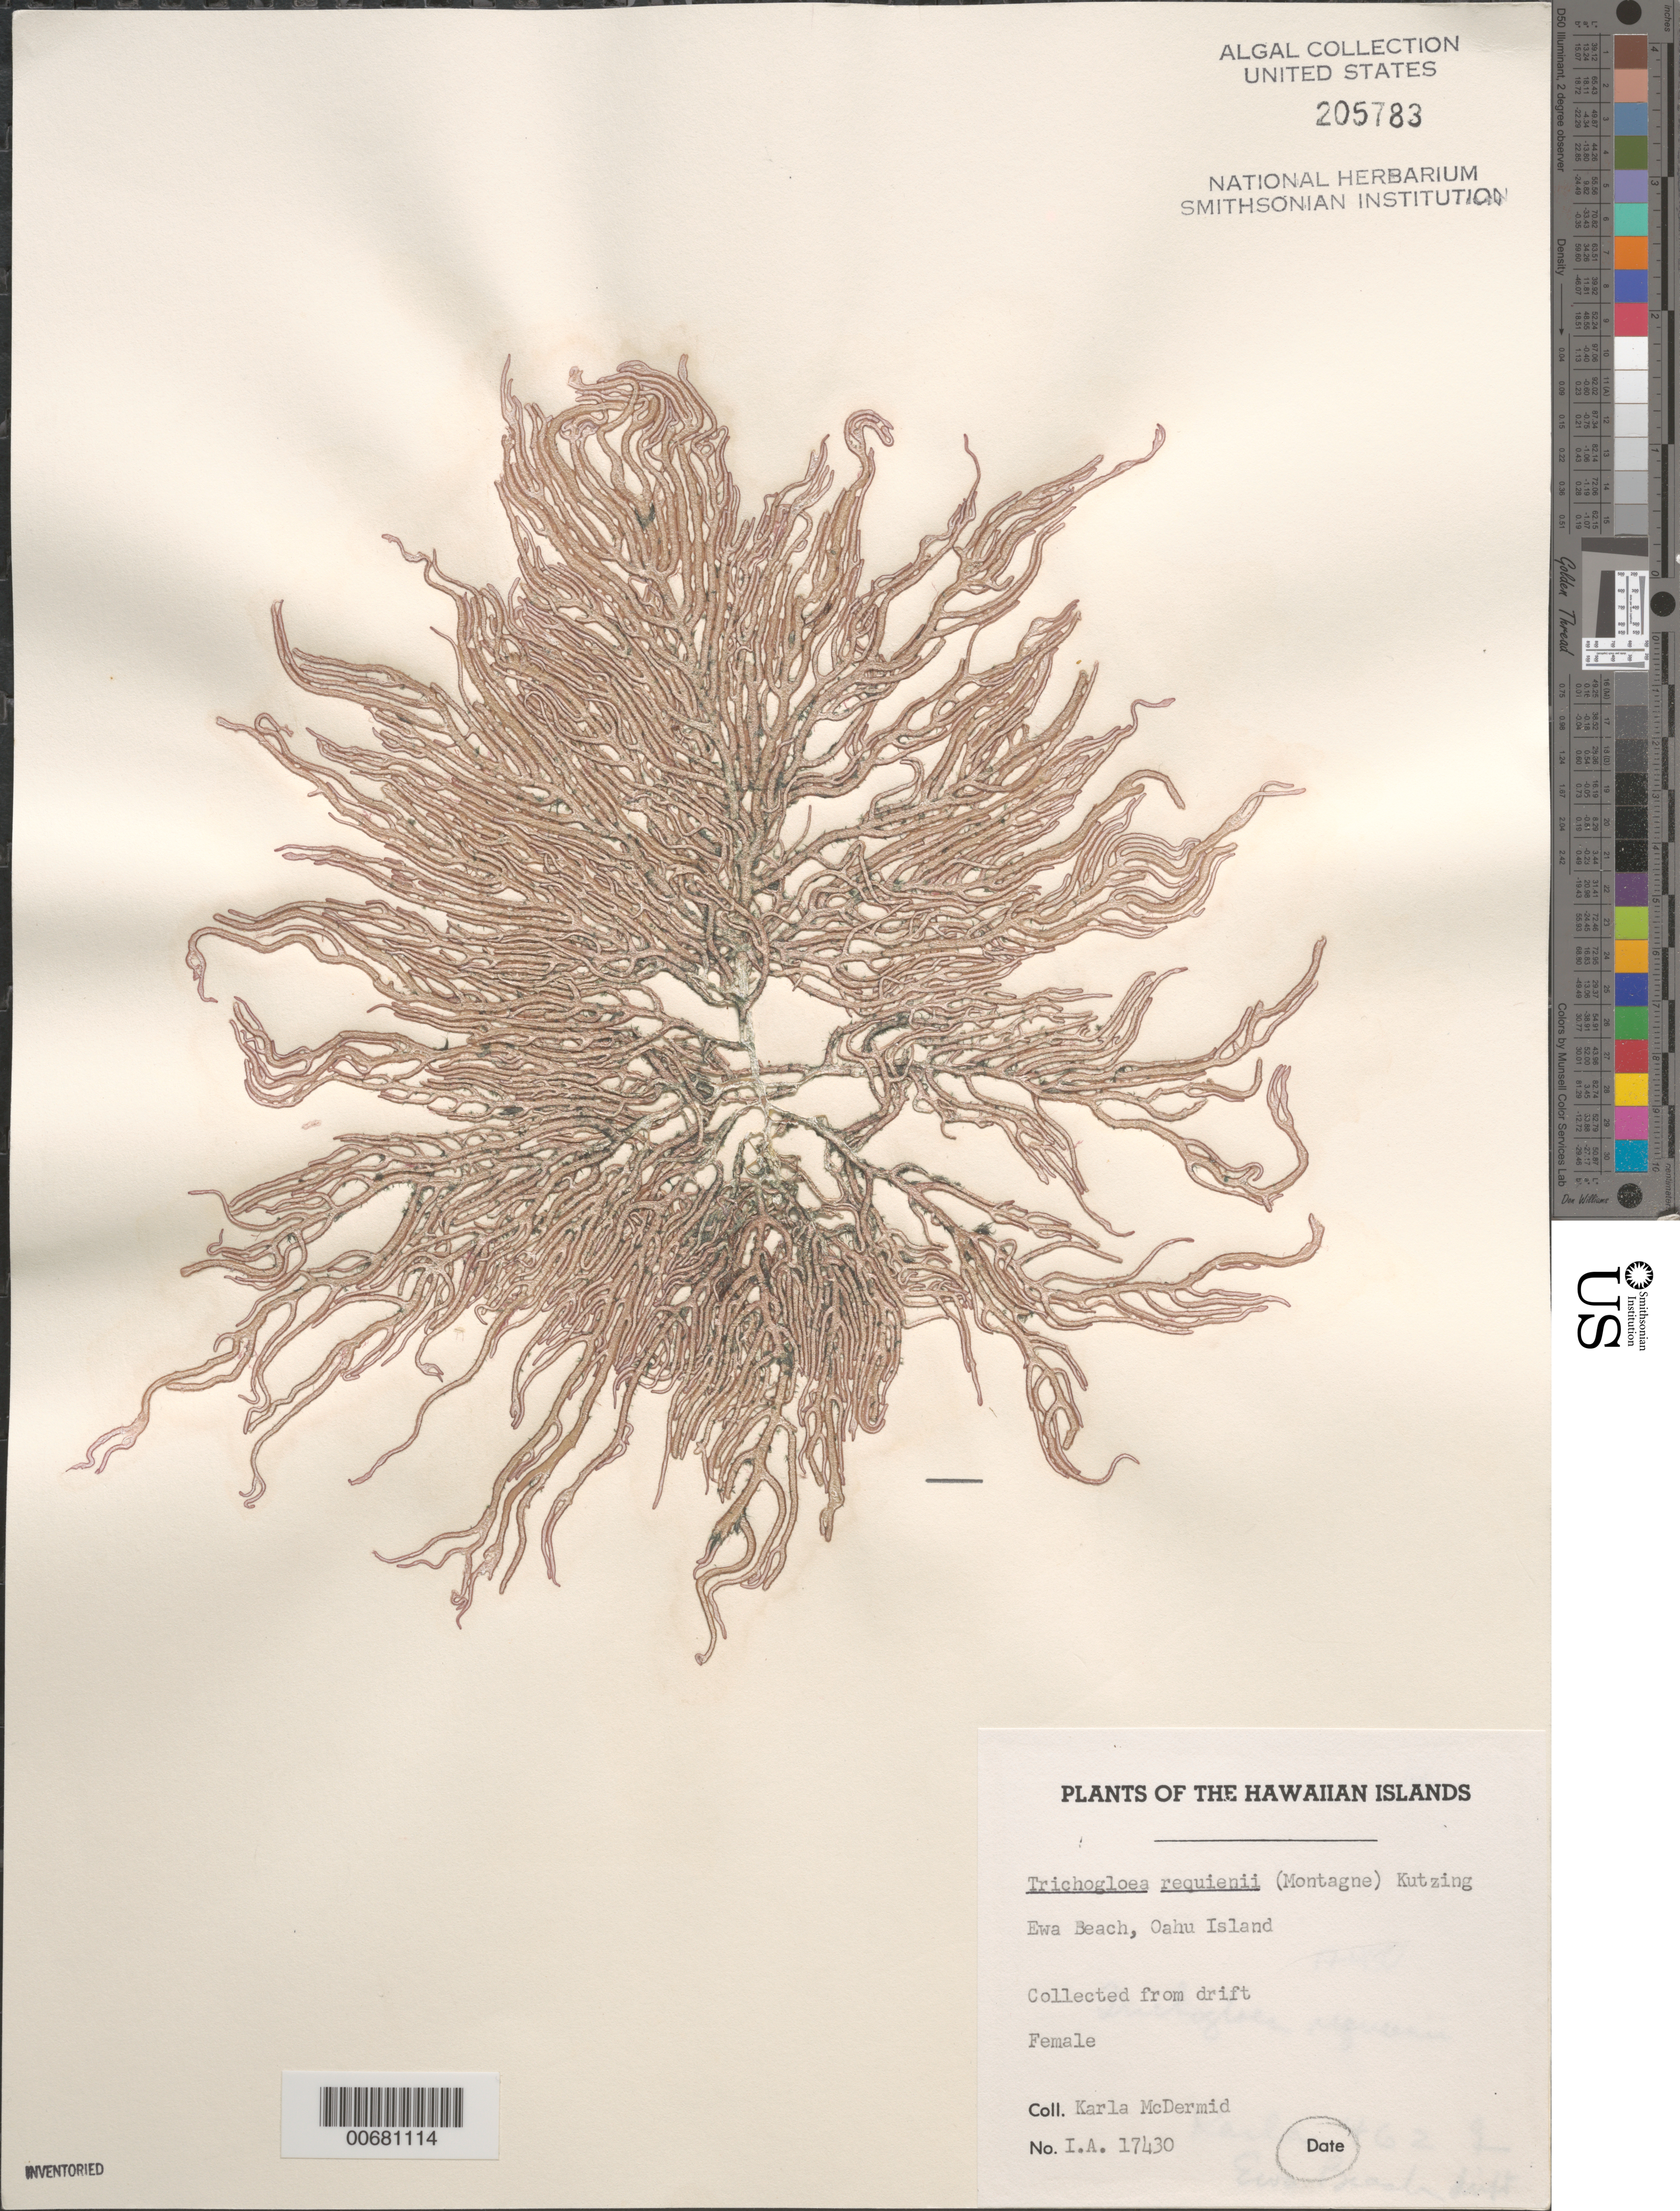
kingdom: Plantae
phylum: Rhodophyta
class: Florideophyceae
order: Nemaliales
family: Liagoraceae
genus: Trichogloea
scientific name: Trichogloea requienii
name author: (Mont.) Kütz.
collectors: K. McDermid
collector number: IAA 17430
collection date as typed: no date given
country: United States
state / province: Hawaii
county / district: Honolulu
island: Oahu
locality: Ewa Beach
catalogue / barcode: US 205783